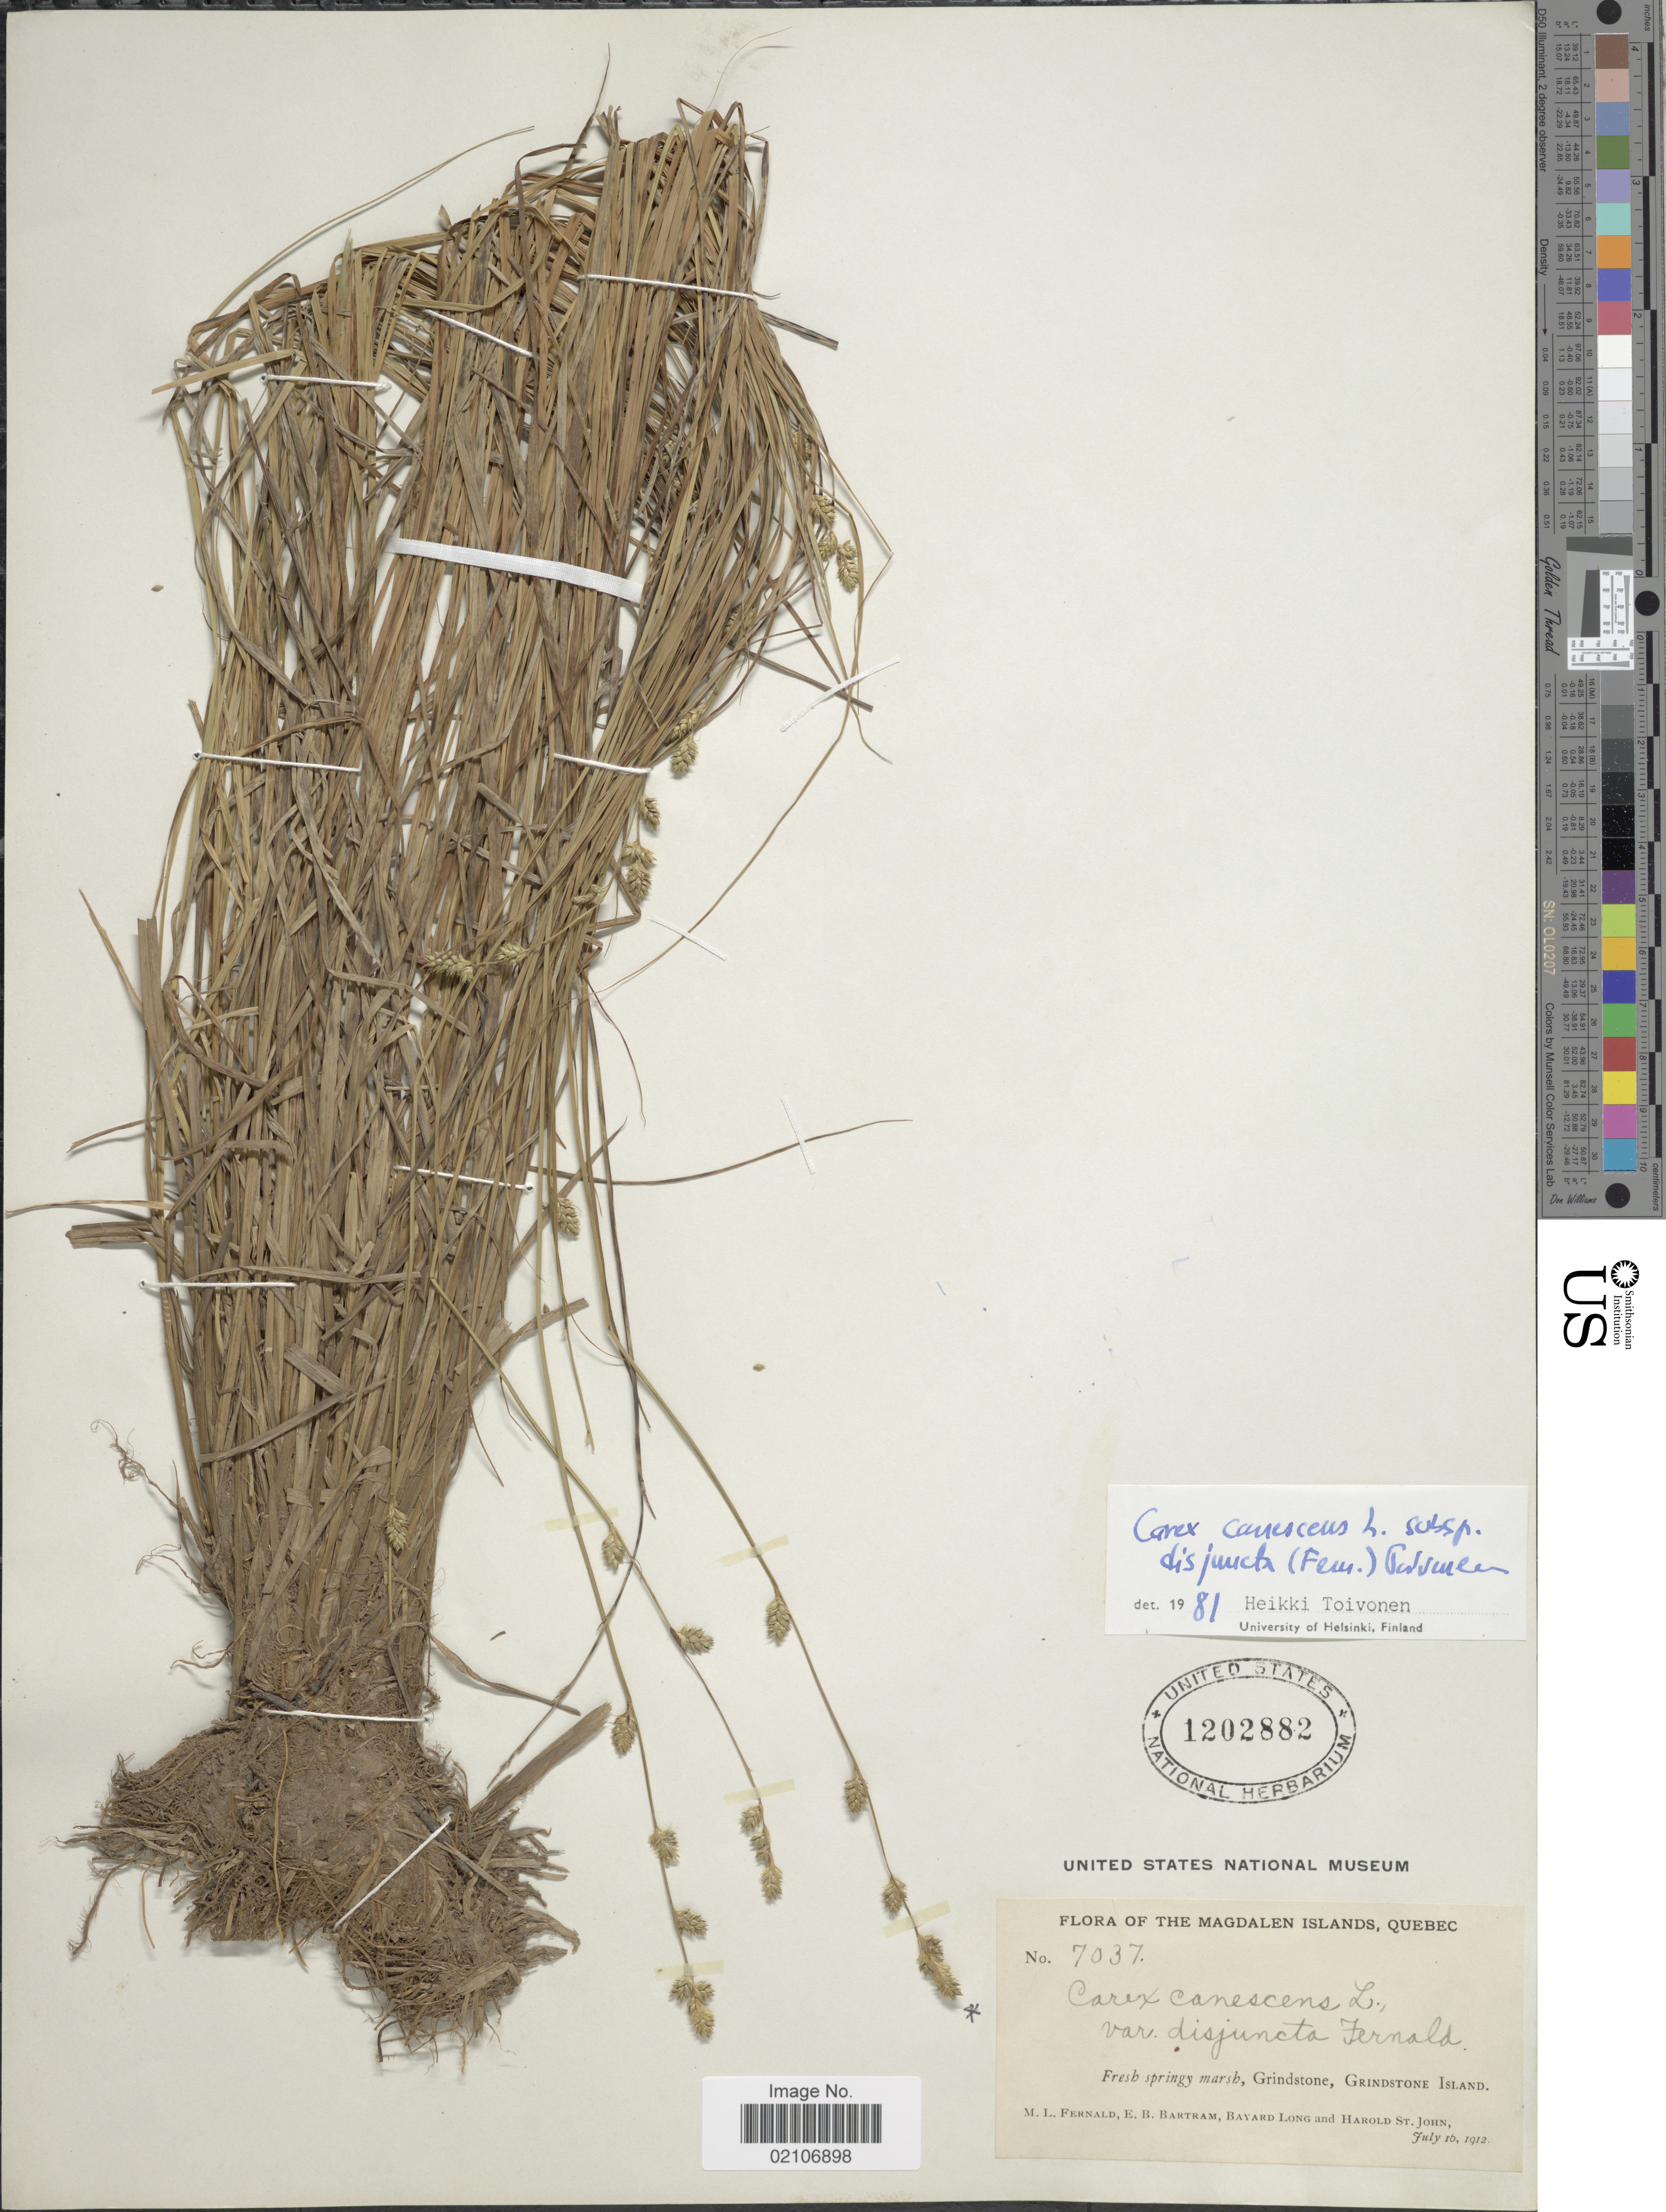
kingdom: Plantae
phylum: Tracheophyta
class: Liliopsida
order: Poales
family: Cyperaceae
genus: Carex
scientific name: Carex canescens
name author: L.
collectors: M. L. Fernald, E. B. Bartram, B. Long & H. St. John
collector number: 7037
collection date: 1912-07-16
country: Canada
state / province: Quebec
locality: The Magdalen Islands, Quebec. Grindstone, Grindstone Island.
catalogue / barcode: US 1202882